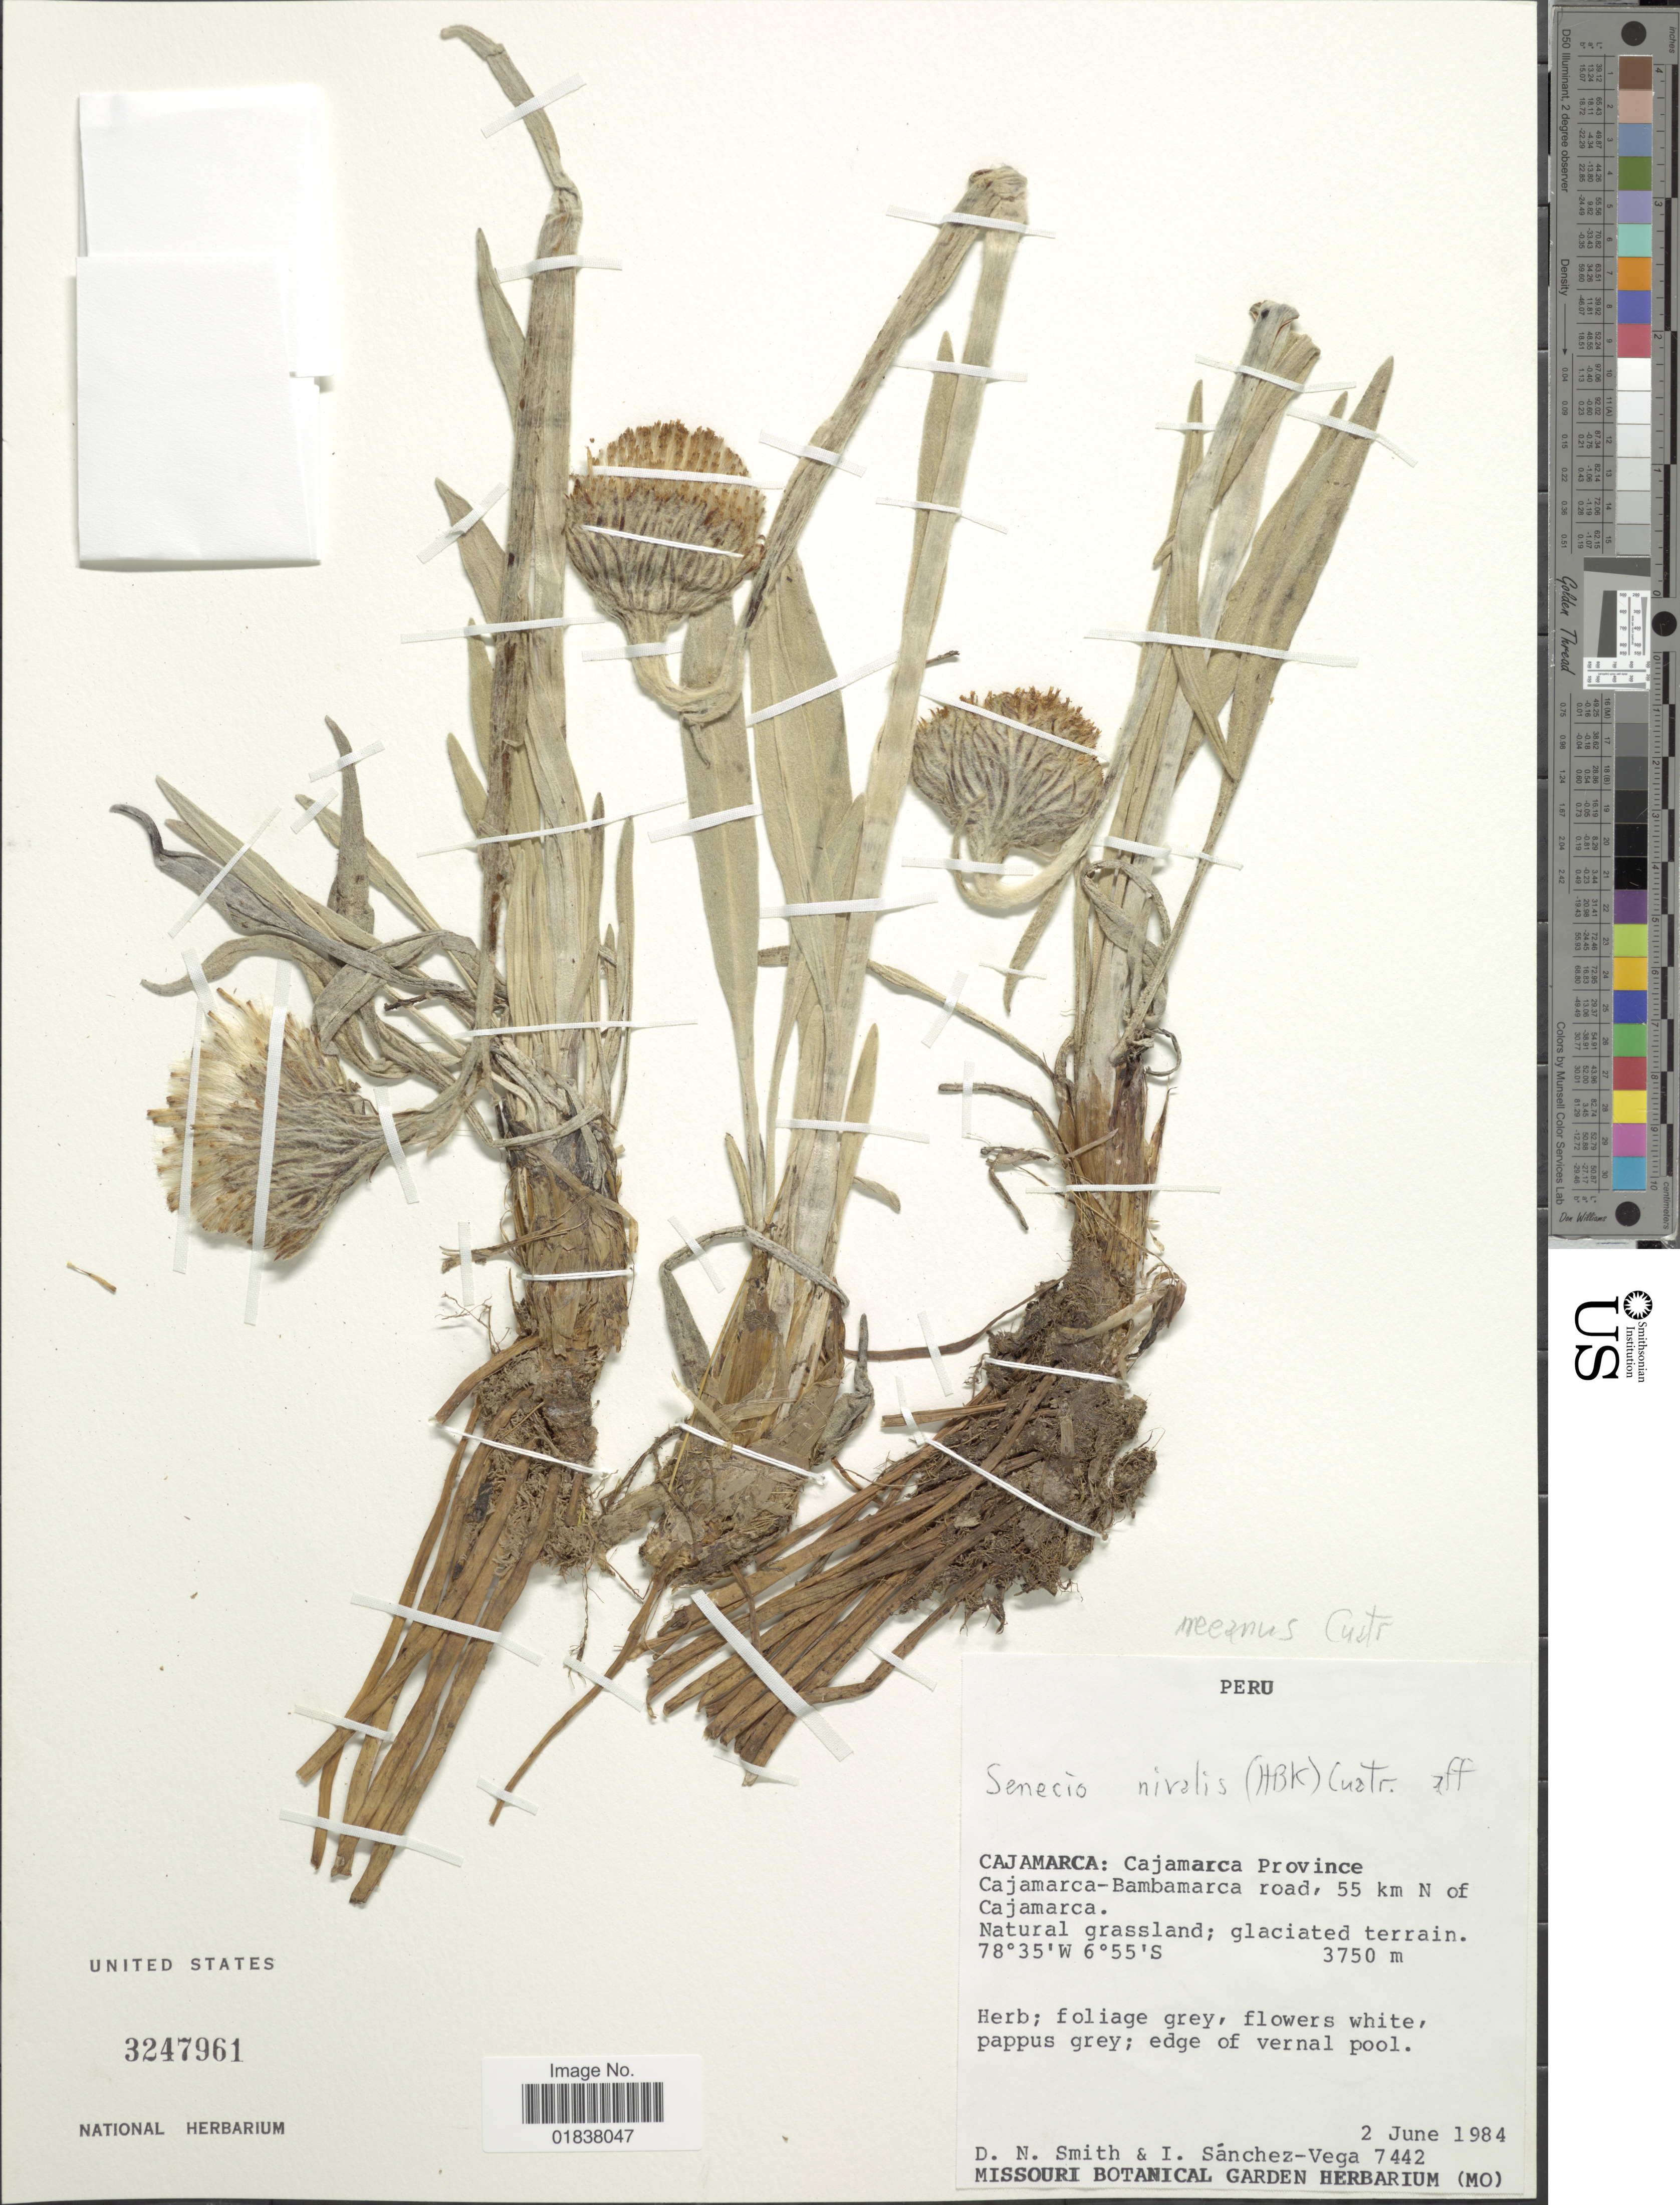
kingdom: Plantae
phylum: Tracheophyta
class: Magnoliopsida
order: Asterales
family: Asteraceae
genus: Senecio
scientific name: Senecio nivalis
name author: (Kunth) Cuatrec.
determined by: Salomon, Luciana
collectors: D. Smith & I. Sánchez-Vega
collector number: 7442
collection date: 1984-06-02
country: Peru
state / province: Cajamarca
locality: Cajamarca Province, Cajamarca-Bambamarca road, 55 km N of Cajamarca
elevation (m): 3750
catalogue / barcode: US 3247961